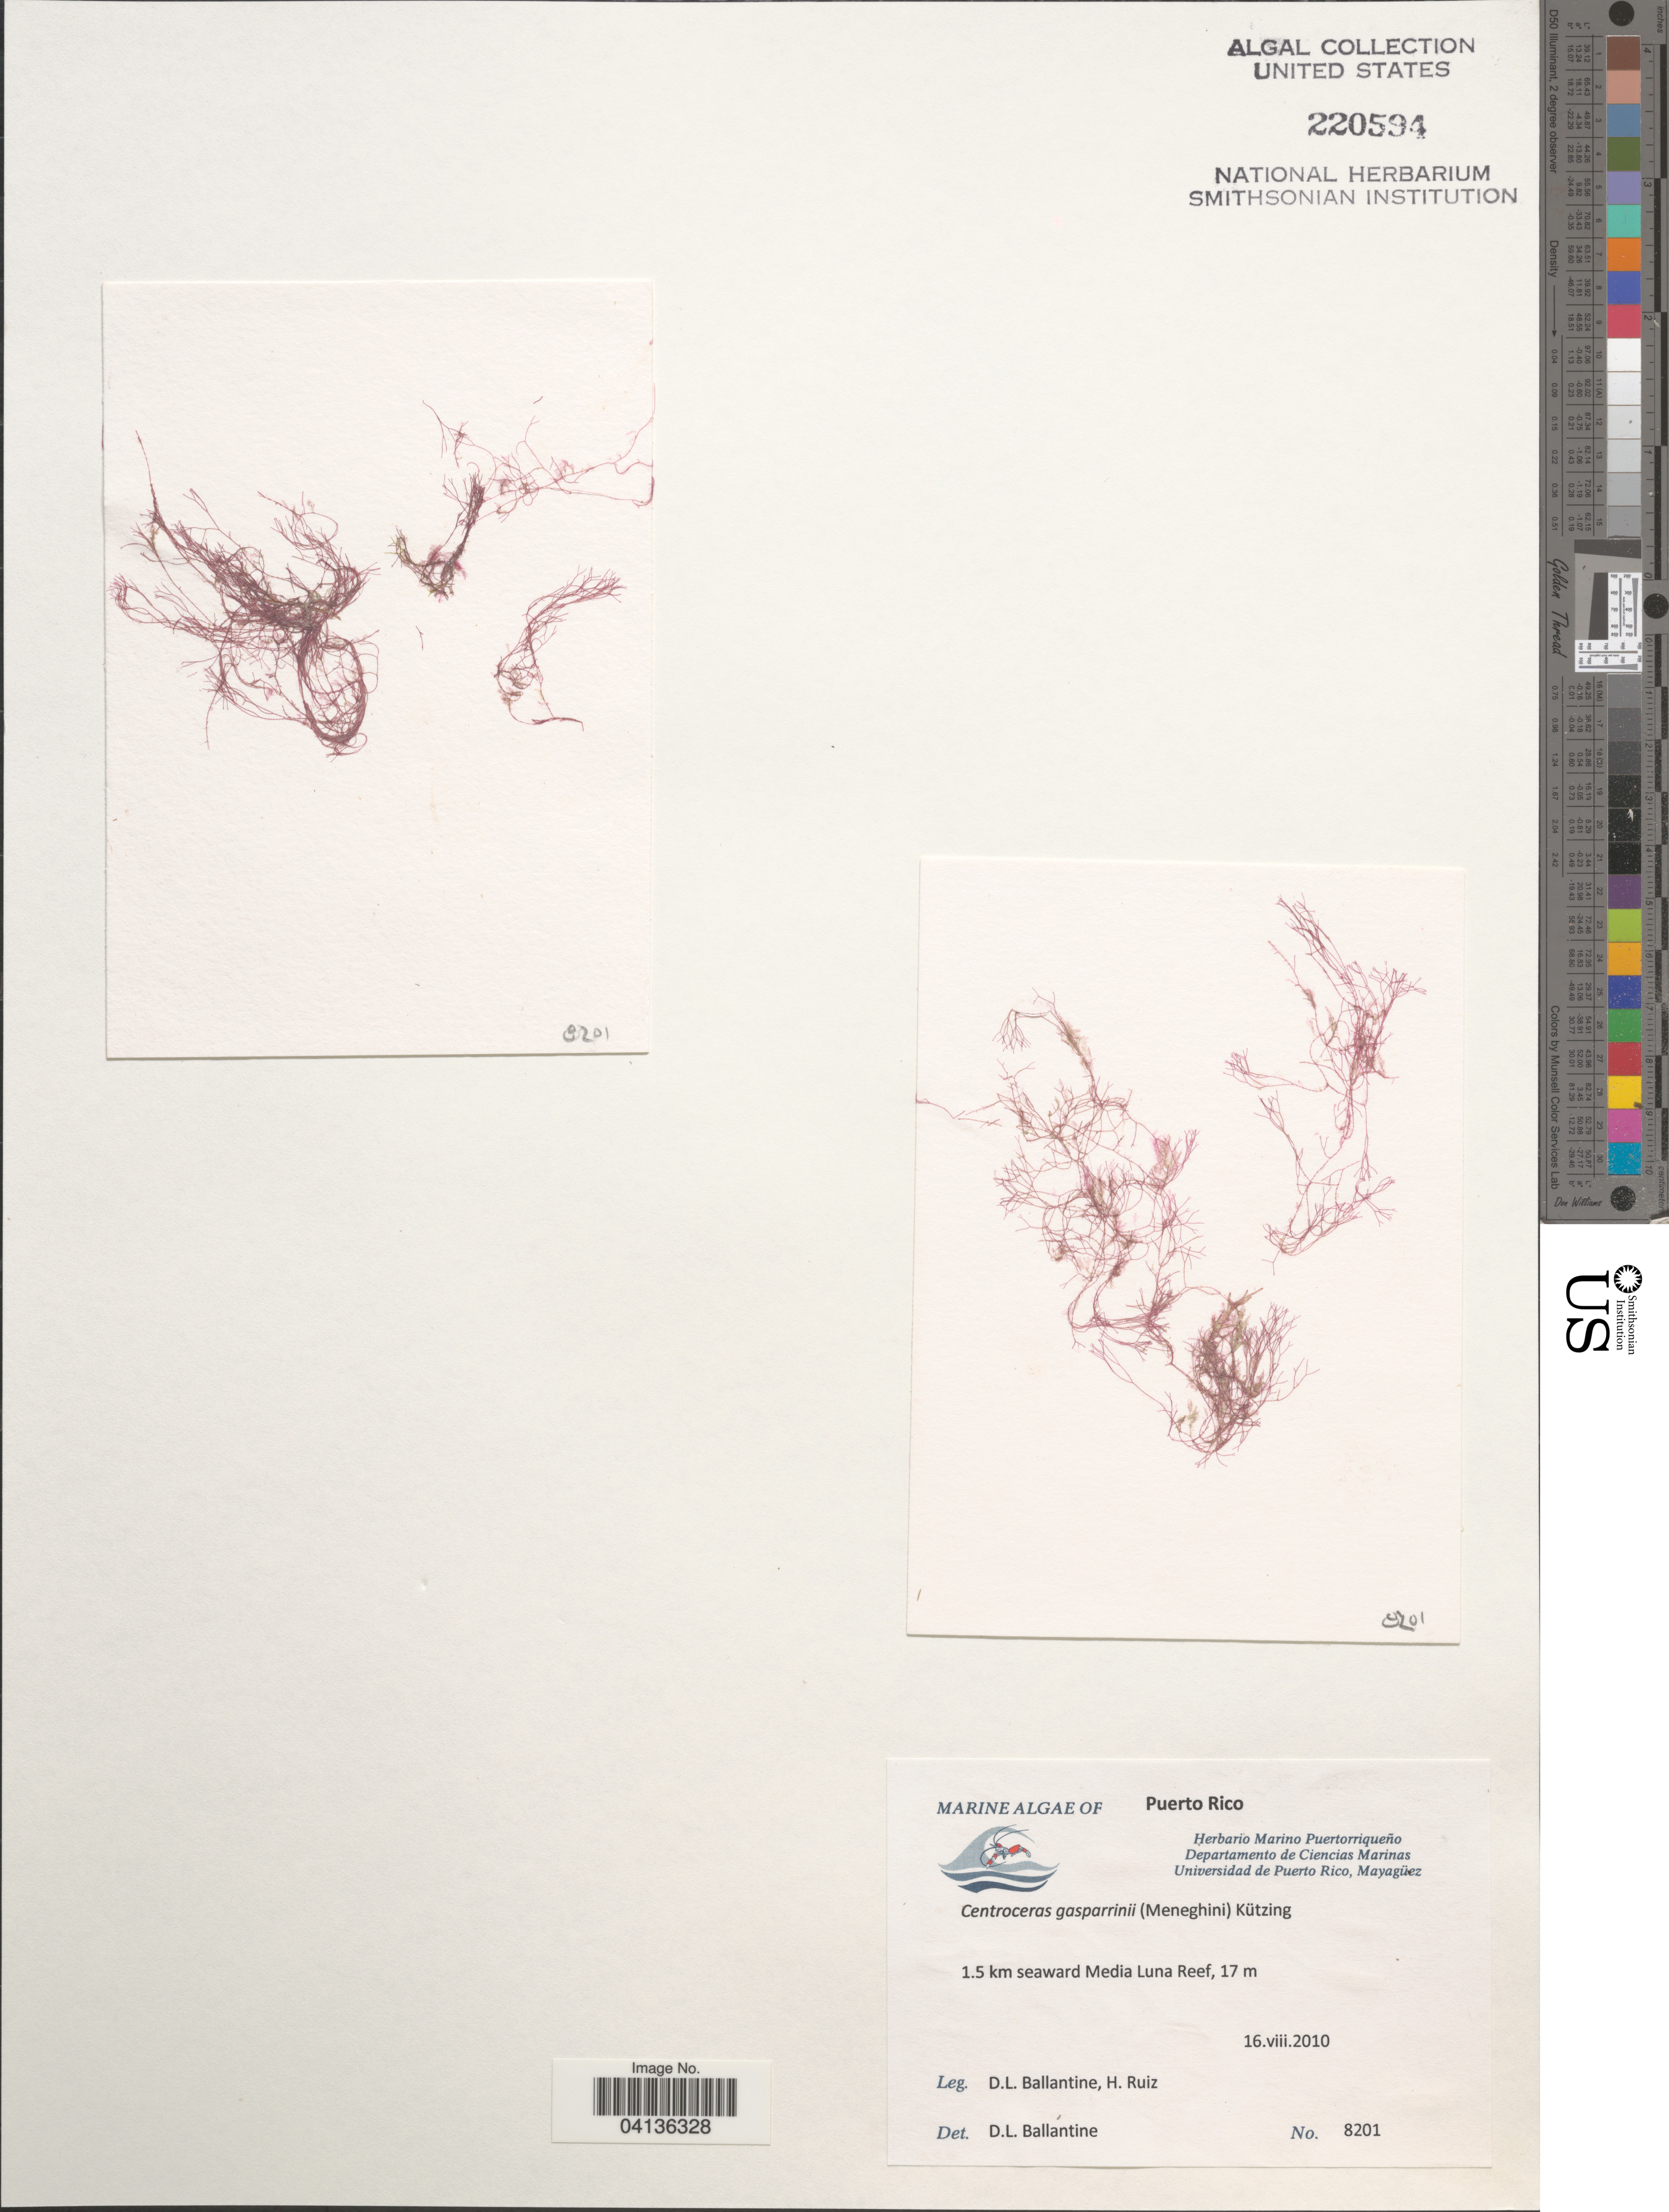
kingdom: Plantae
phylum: Rhodophyta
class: Florideophyceae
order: Ceramiales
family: Ceramiaceae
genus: Centroceras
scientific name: Centroceras gasparrinii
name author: (Menegh.) Kütz.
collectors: D.L. Ballantine & H. Ruiz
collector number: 8201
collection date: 2010-08-16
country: Puerto Rico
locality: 1.5 km seaward Media Luna Reef.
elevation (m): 17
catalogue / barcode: US 220594